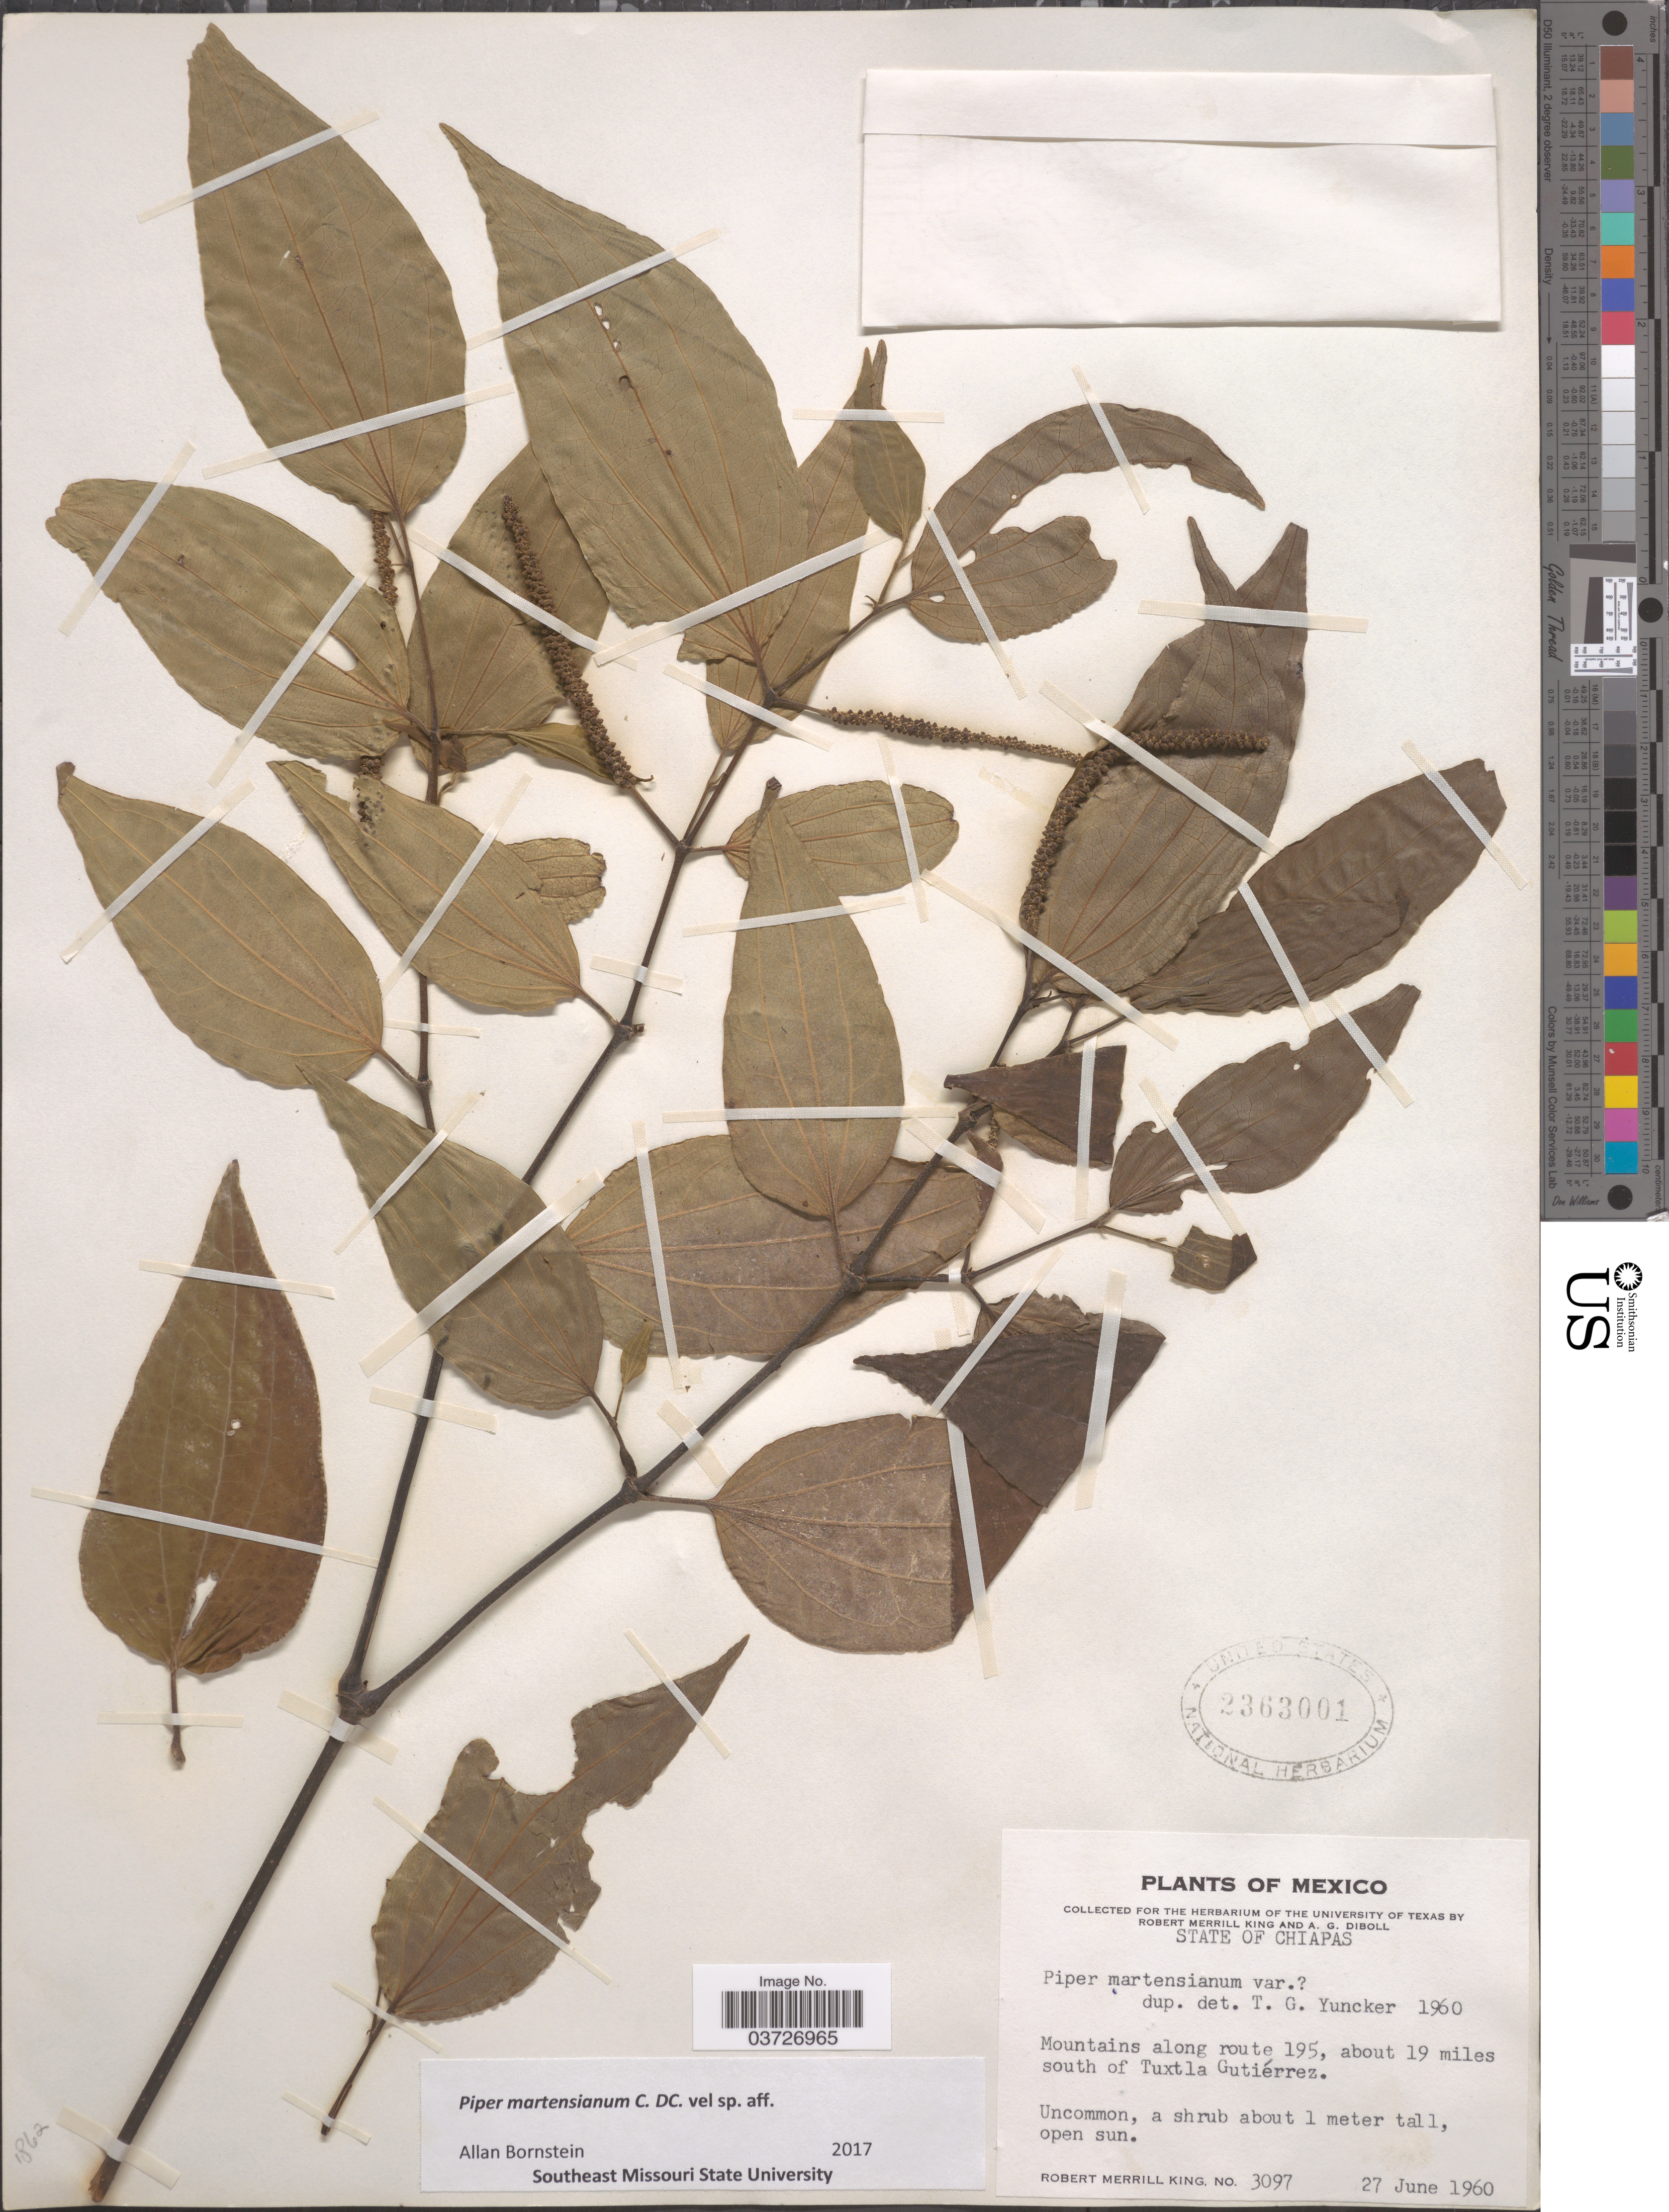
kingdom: Plantae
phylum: Tracheophyta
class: Magnoliopsida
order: Piperales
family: Piperaceae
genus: Piper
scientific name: Piper martensianum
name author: C. DC.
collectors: R. M. King & A. Diboll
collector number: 3097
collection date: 1960-06-27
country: Mexico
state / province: Chiapas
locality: Mountains along route 195, about 19 miles south of Tuxtla Gutiérrez.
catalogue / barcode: US 2363001